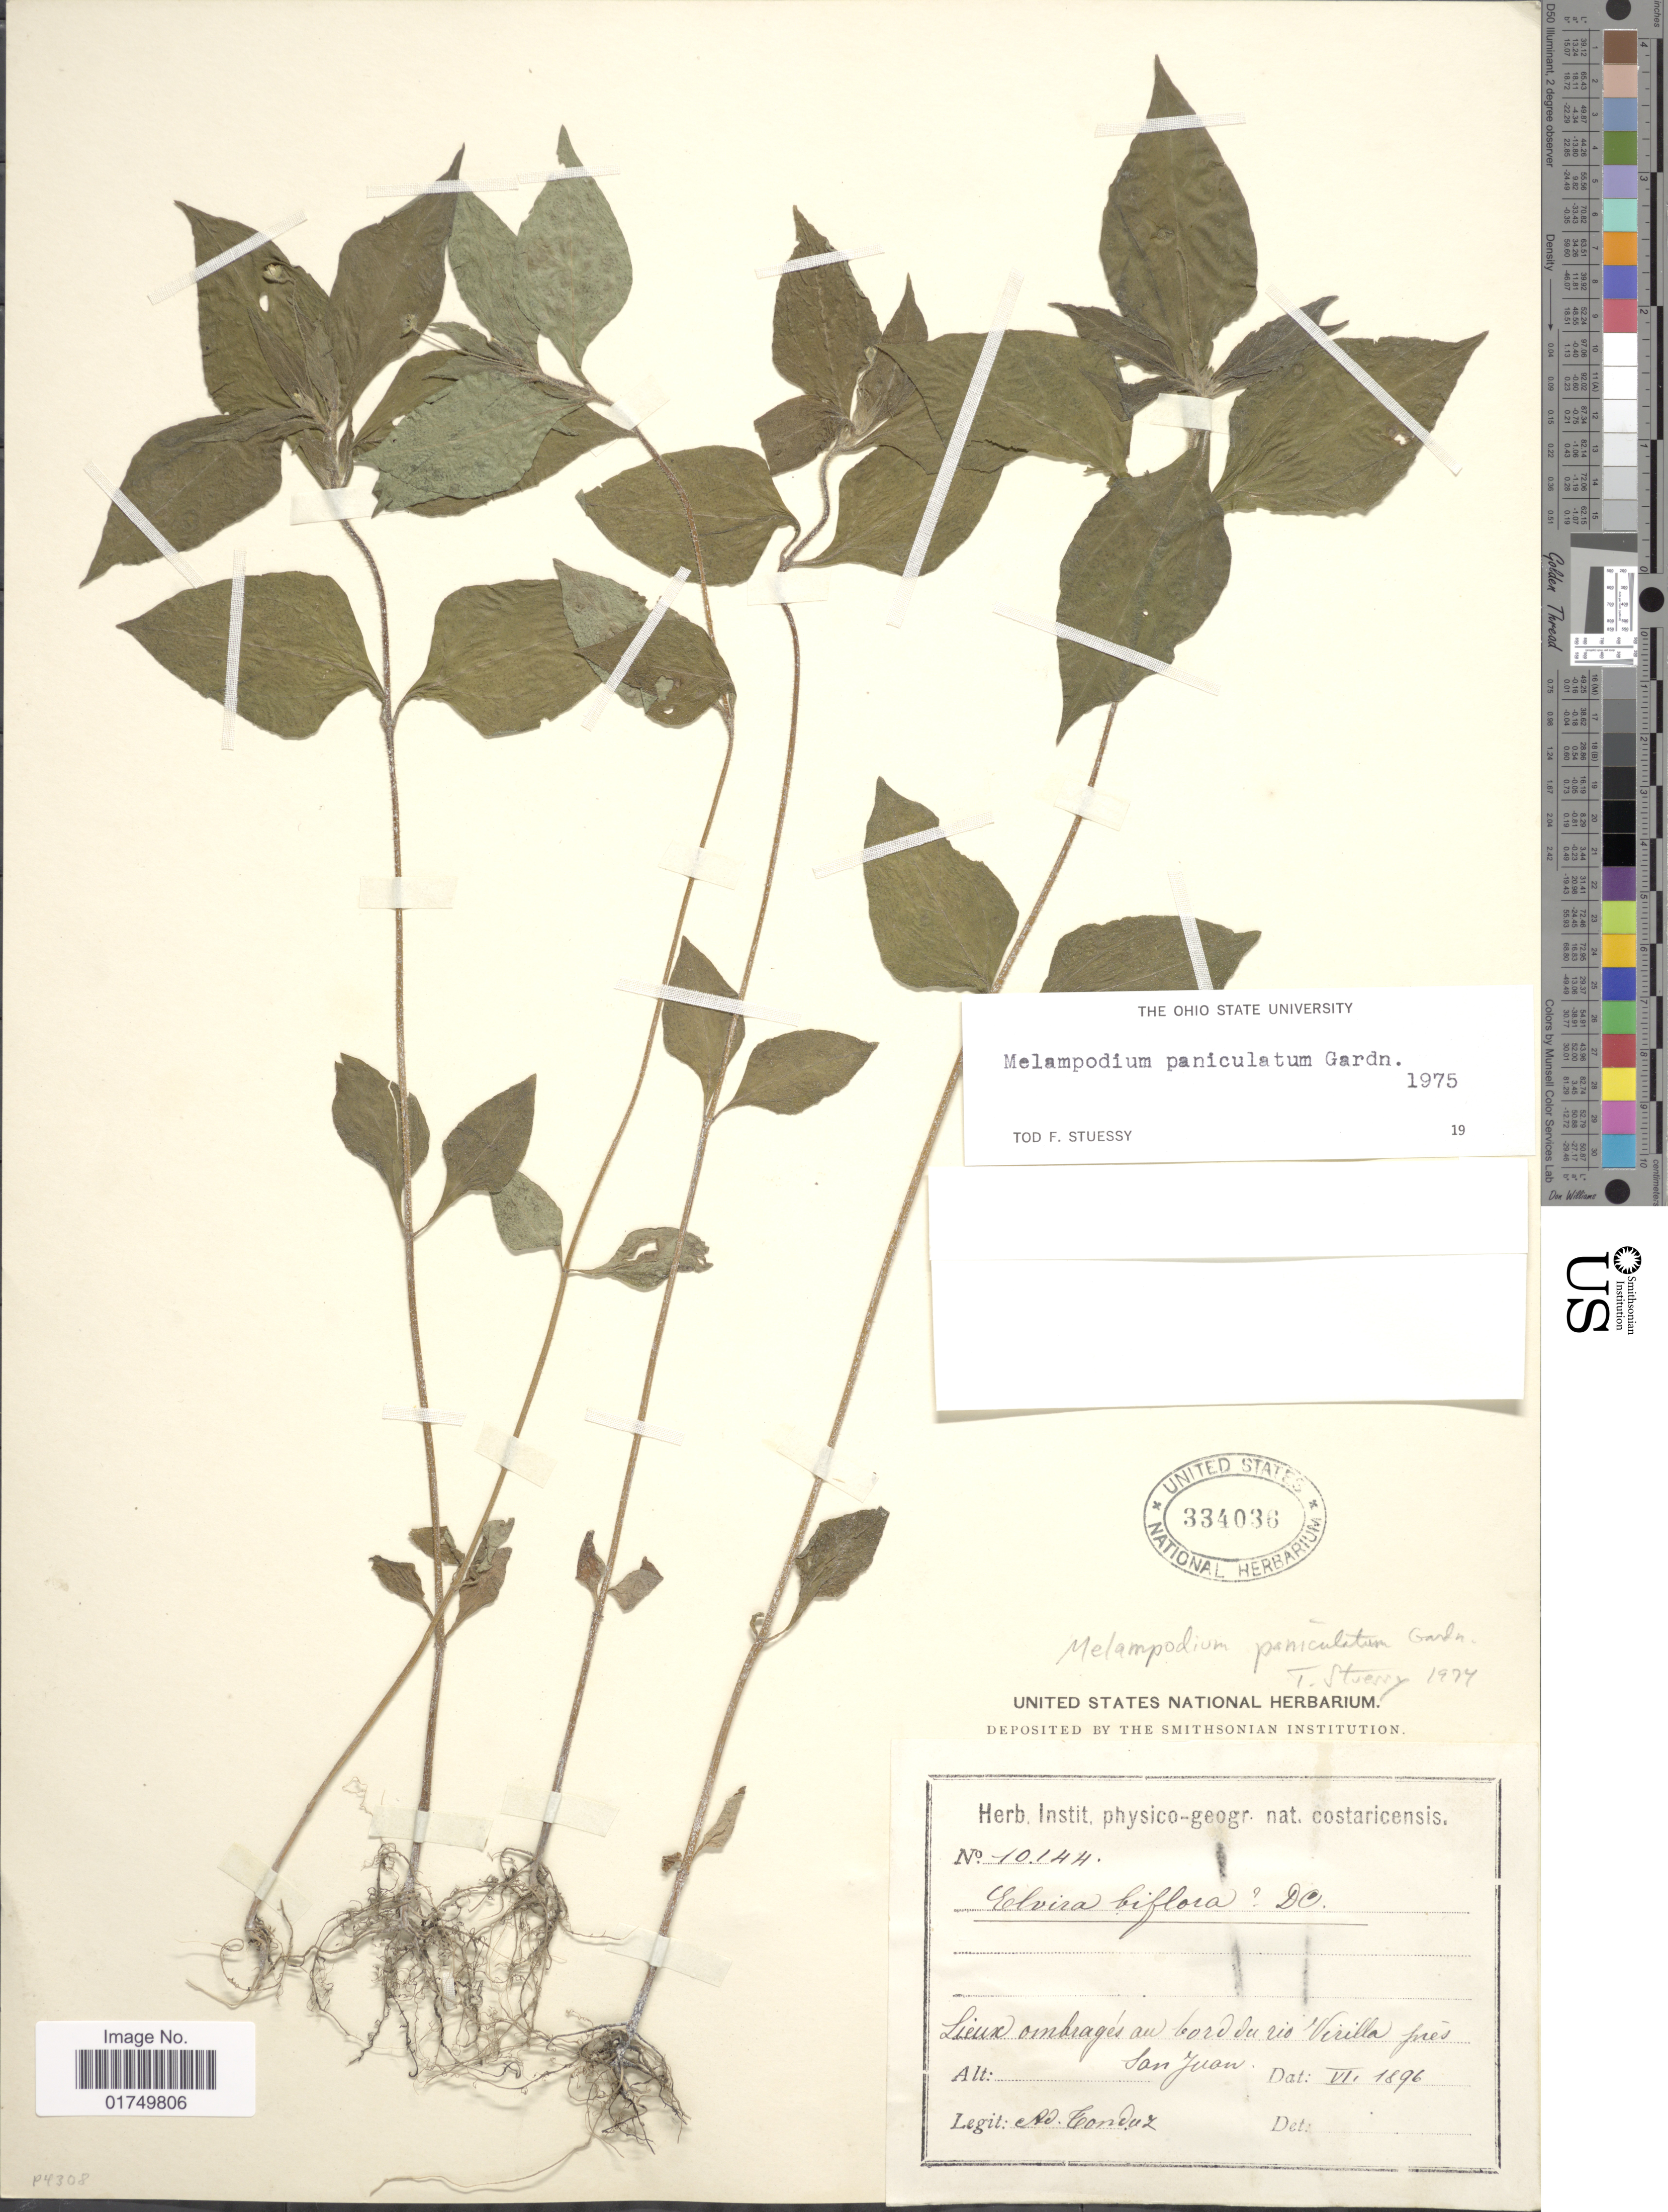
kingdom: Plantae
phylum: Tracheophyta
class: Magnoliopsida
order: Asterales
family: Asteraceae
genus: Melampodium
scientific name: Melampodium paniculatum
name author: Gardner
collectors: A. Tonduz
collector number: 10144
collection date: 1896-06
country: Costa Rica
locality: Au bord du rio Virilla près San Juan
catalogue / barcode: US 334036